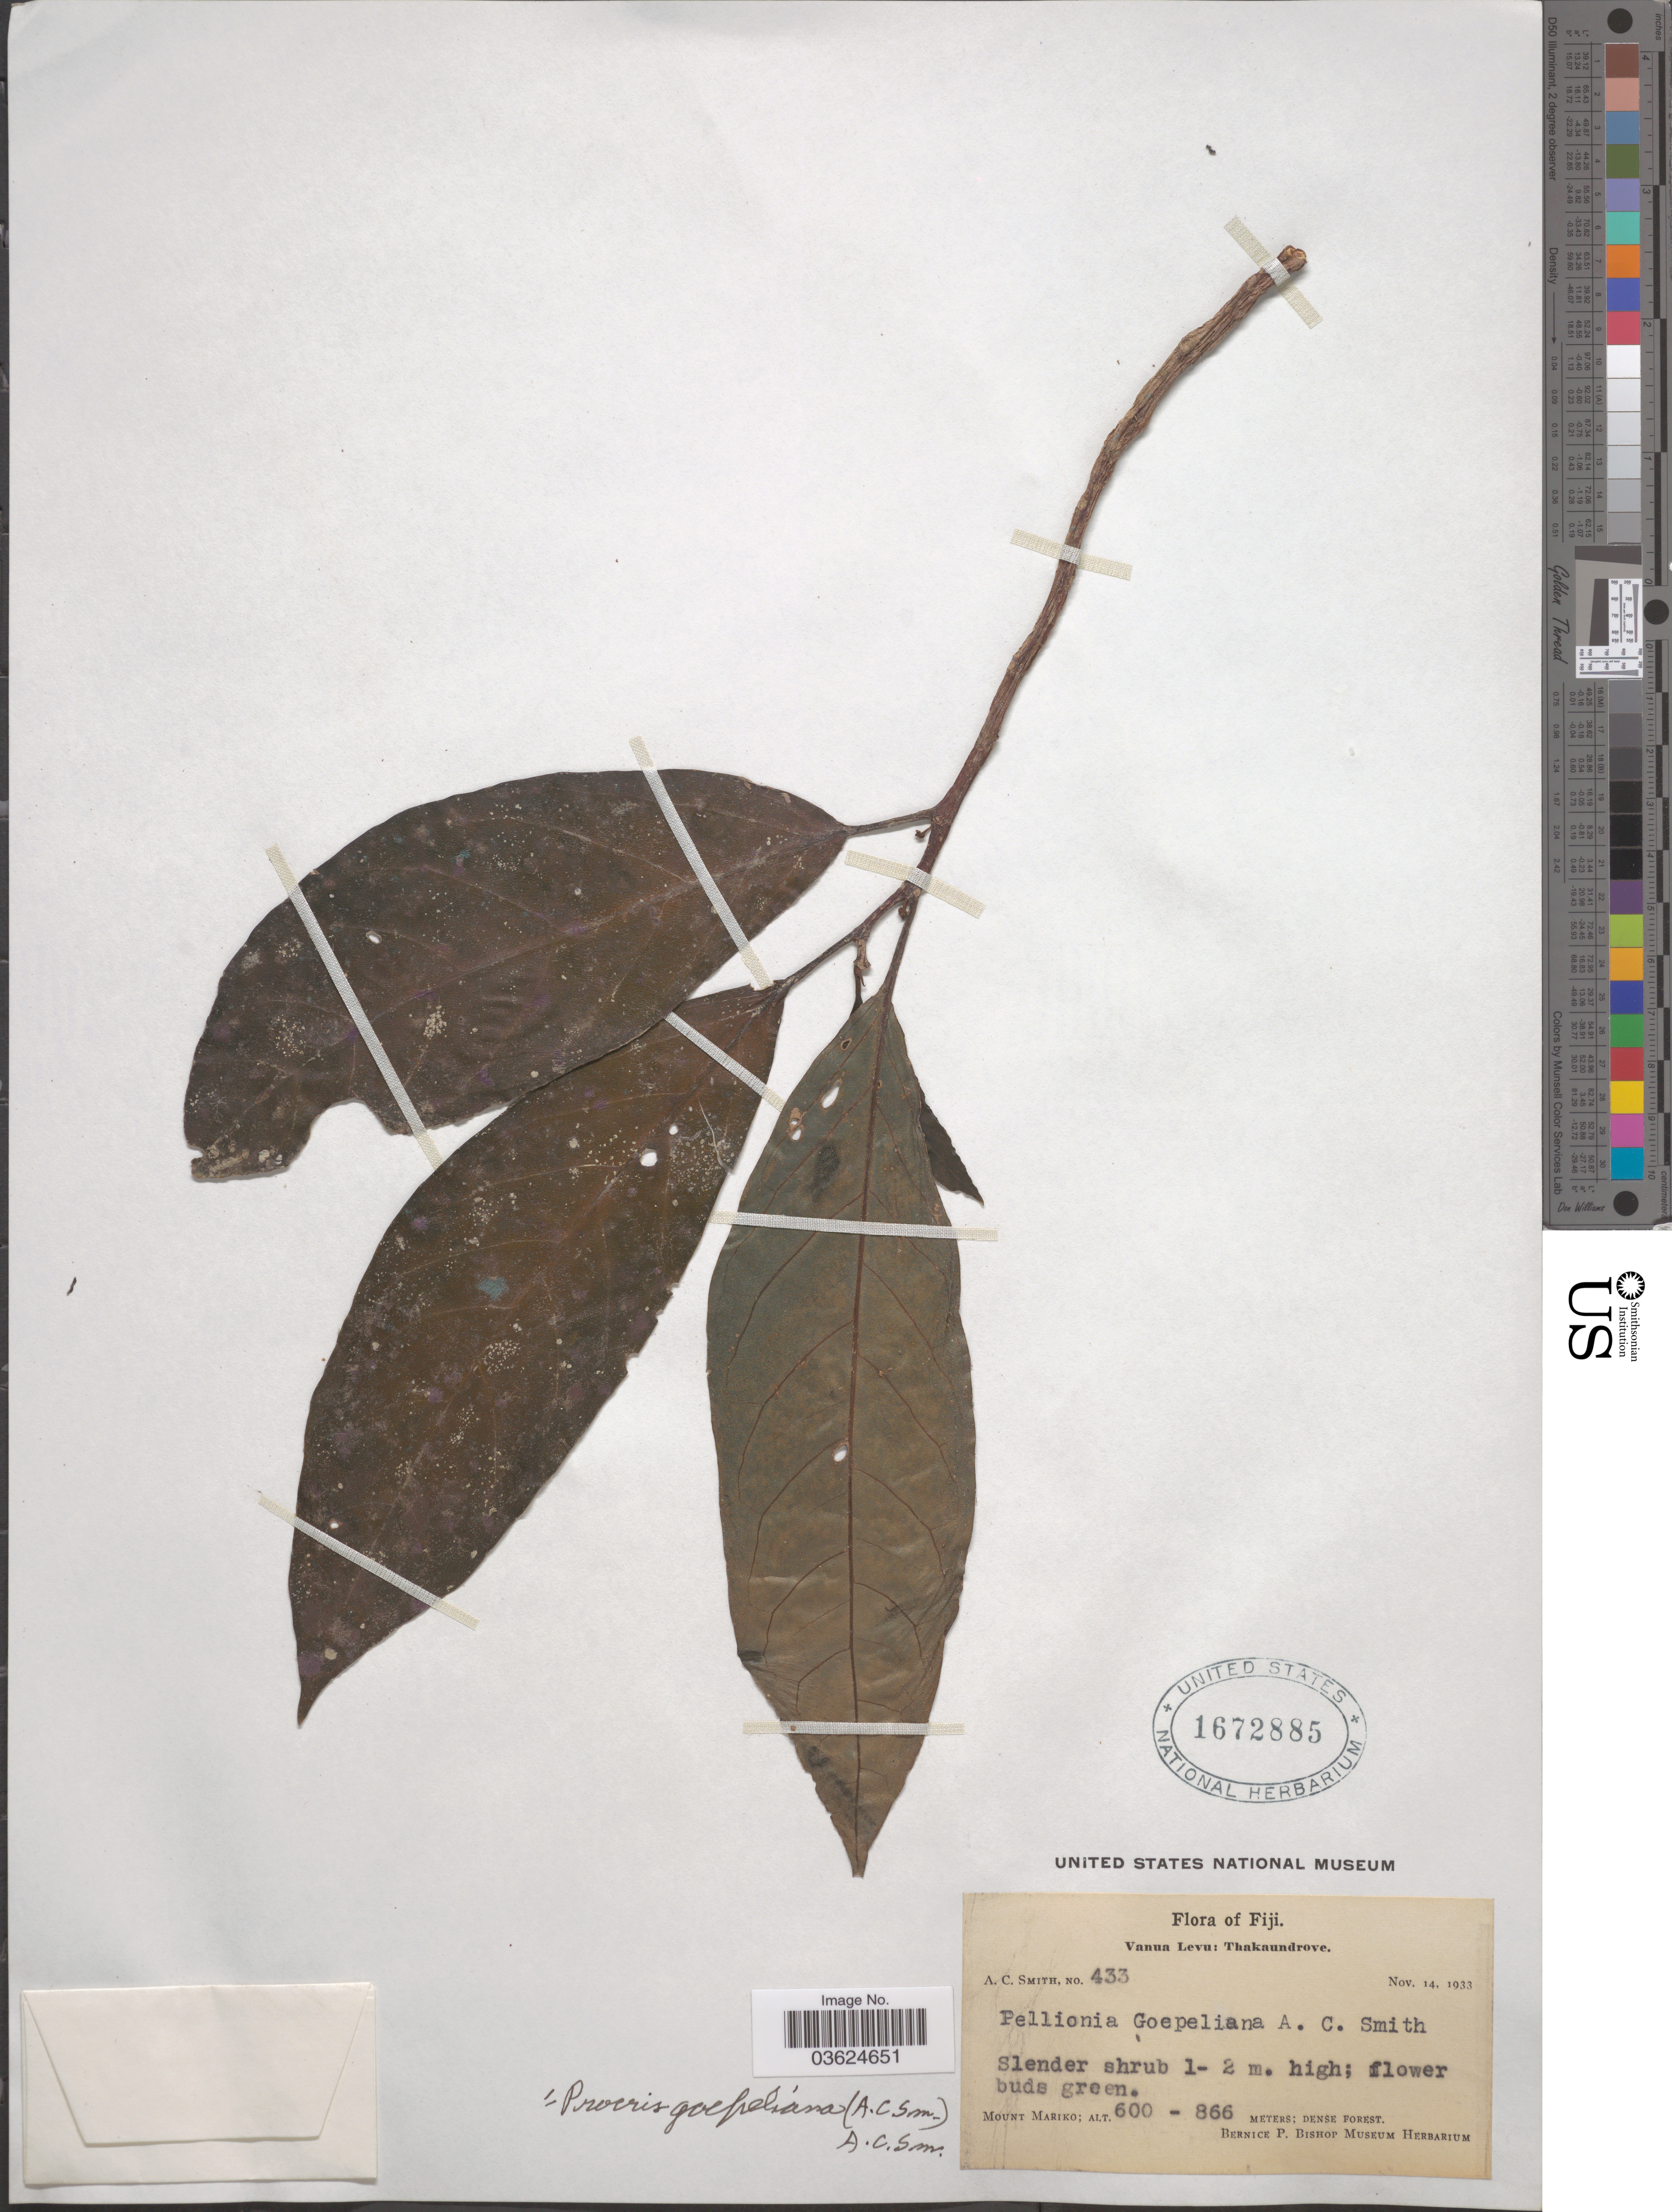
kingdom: Plantae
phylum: Tracheophyta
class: Magnoliopsida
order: Rosales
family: Urticaceae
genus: Procris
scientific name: Procris goepeliana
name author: (A.C. Sm.) A.C. Sm.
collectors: A. C. Smith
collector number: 433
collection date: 1933-11-14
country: Fiji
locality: Vanua Levu: Thakaundrove. Mount Mariko.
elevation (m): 600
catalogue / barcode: US 1672885